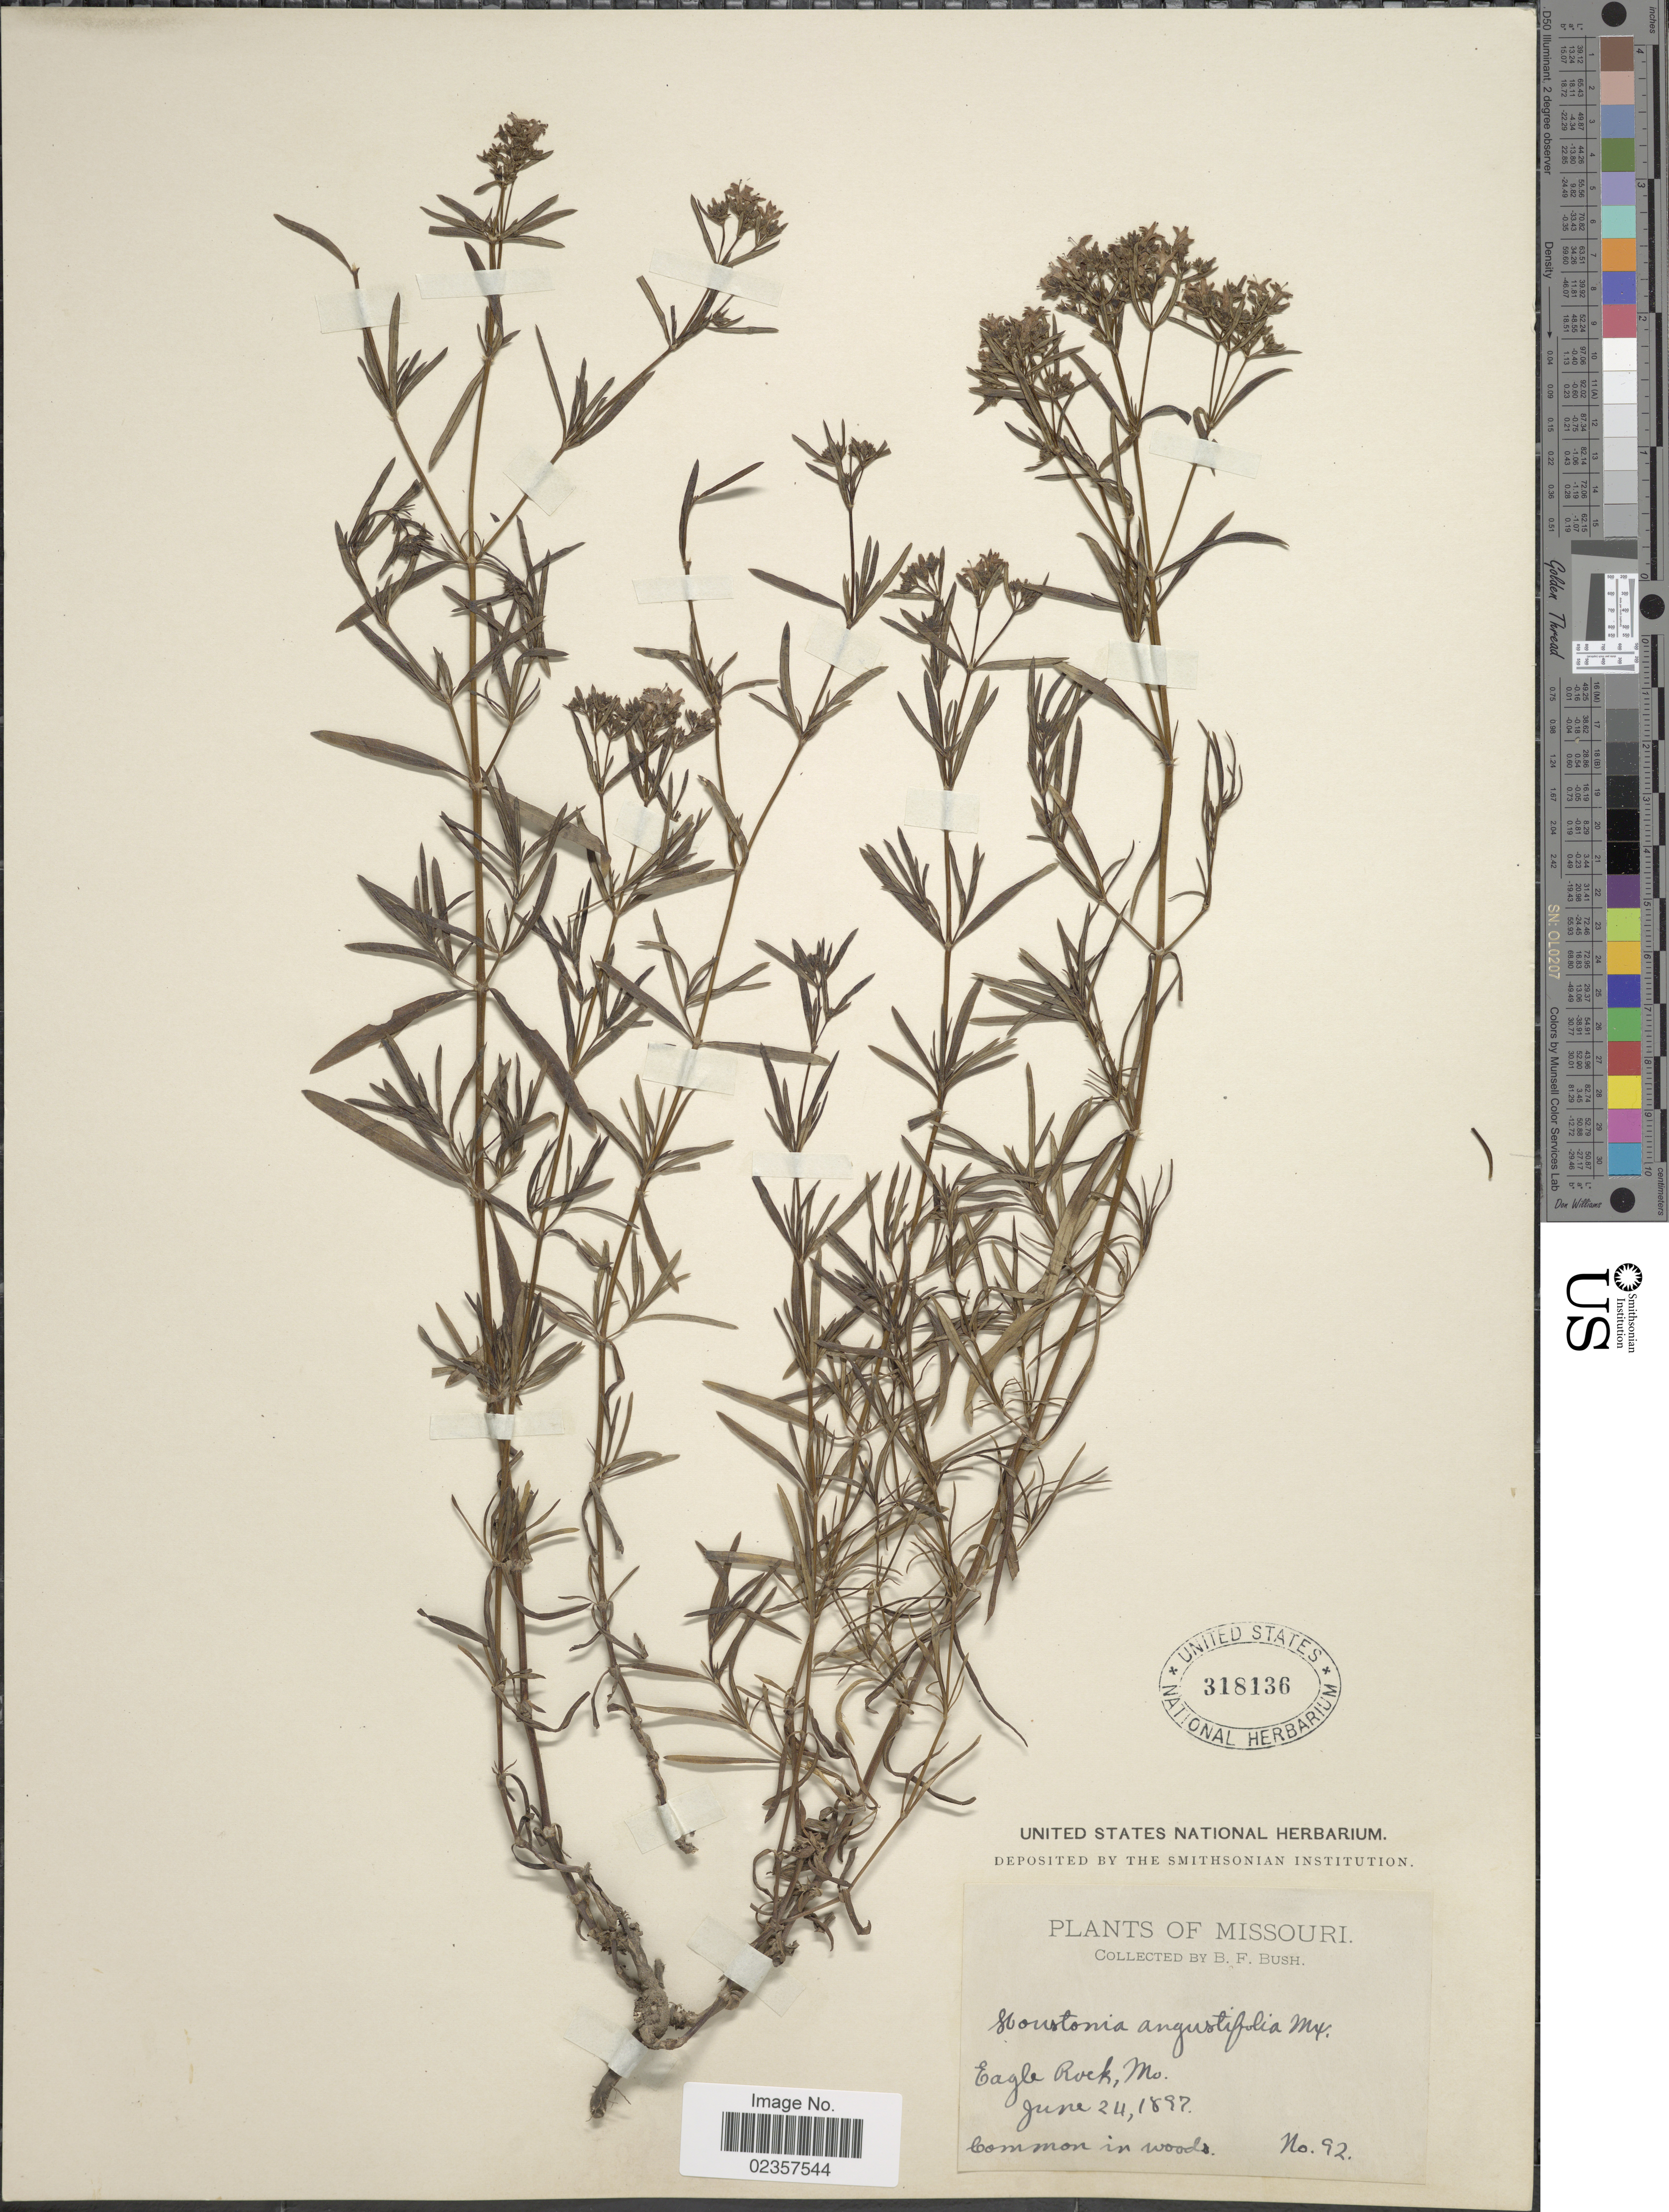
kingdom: Plantae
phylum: Tracheophyta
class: Magnoliopsida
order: Gentianales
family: Rubiaceae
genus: Houstonia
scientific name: Houstonia nigricans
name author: (Lam.) Fernald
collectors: B. F. Bush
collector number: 92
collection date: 1897-06-24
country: United States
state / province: Missouri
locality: Eagle Rock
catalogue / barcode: US 318136